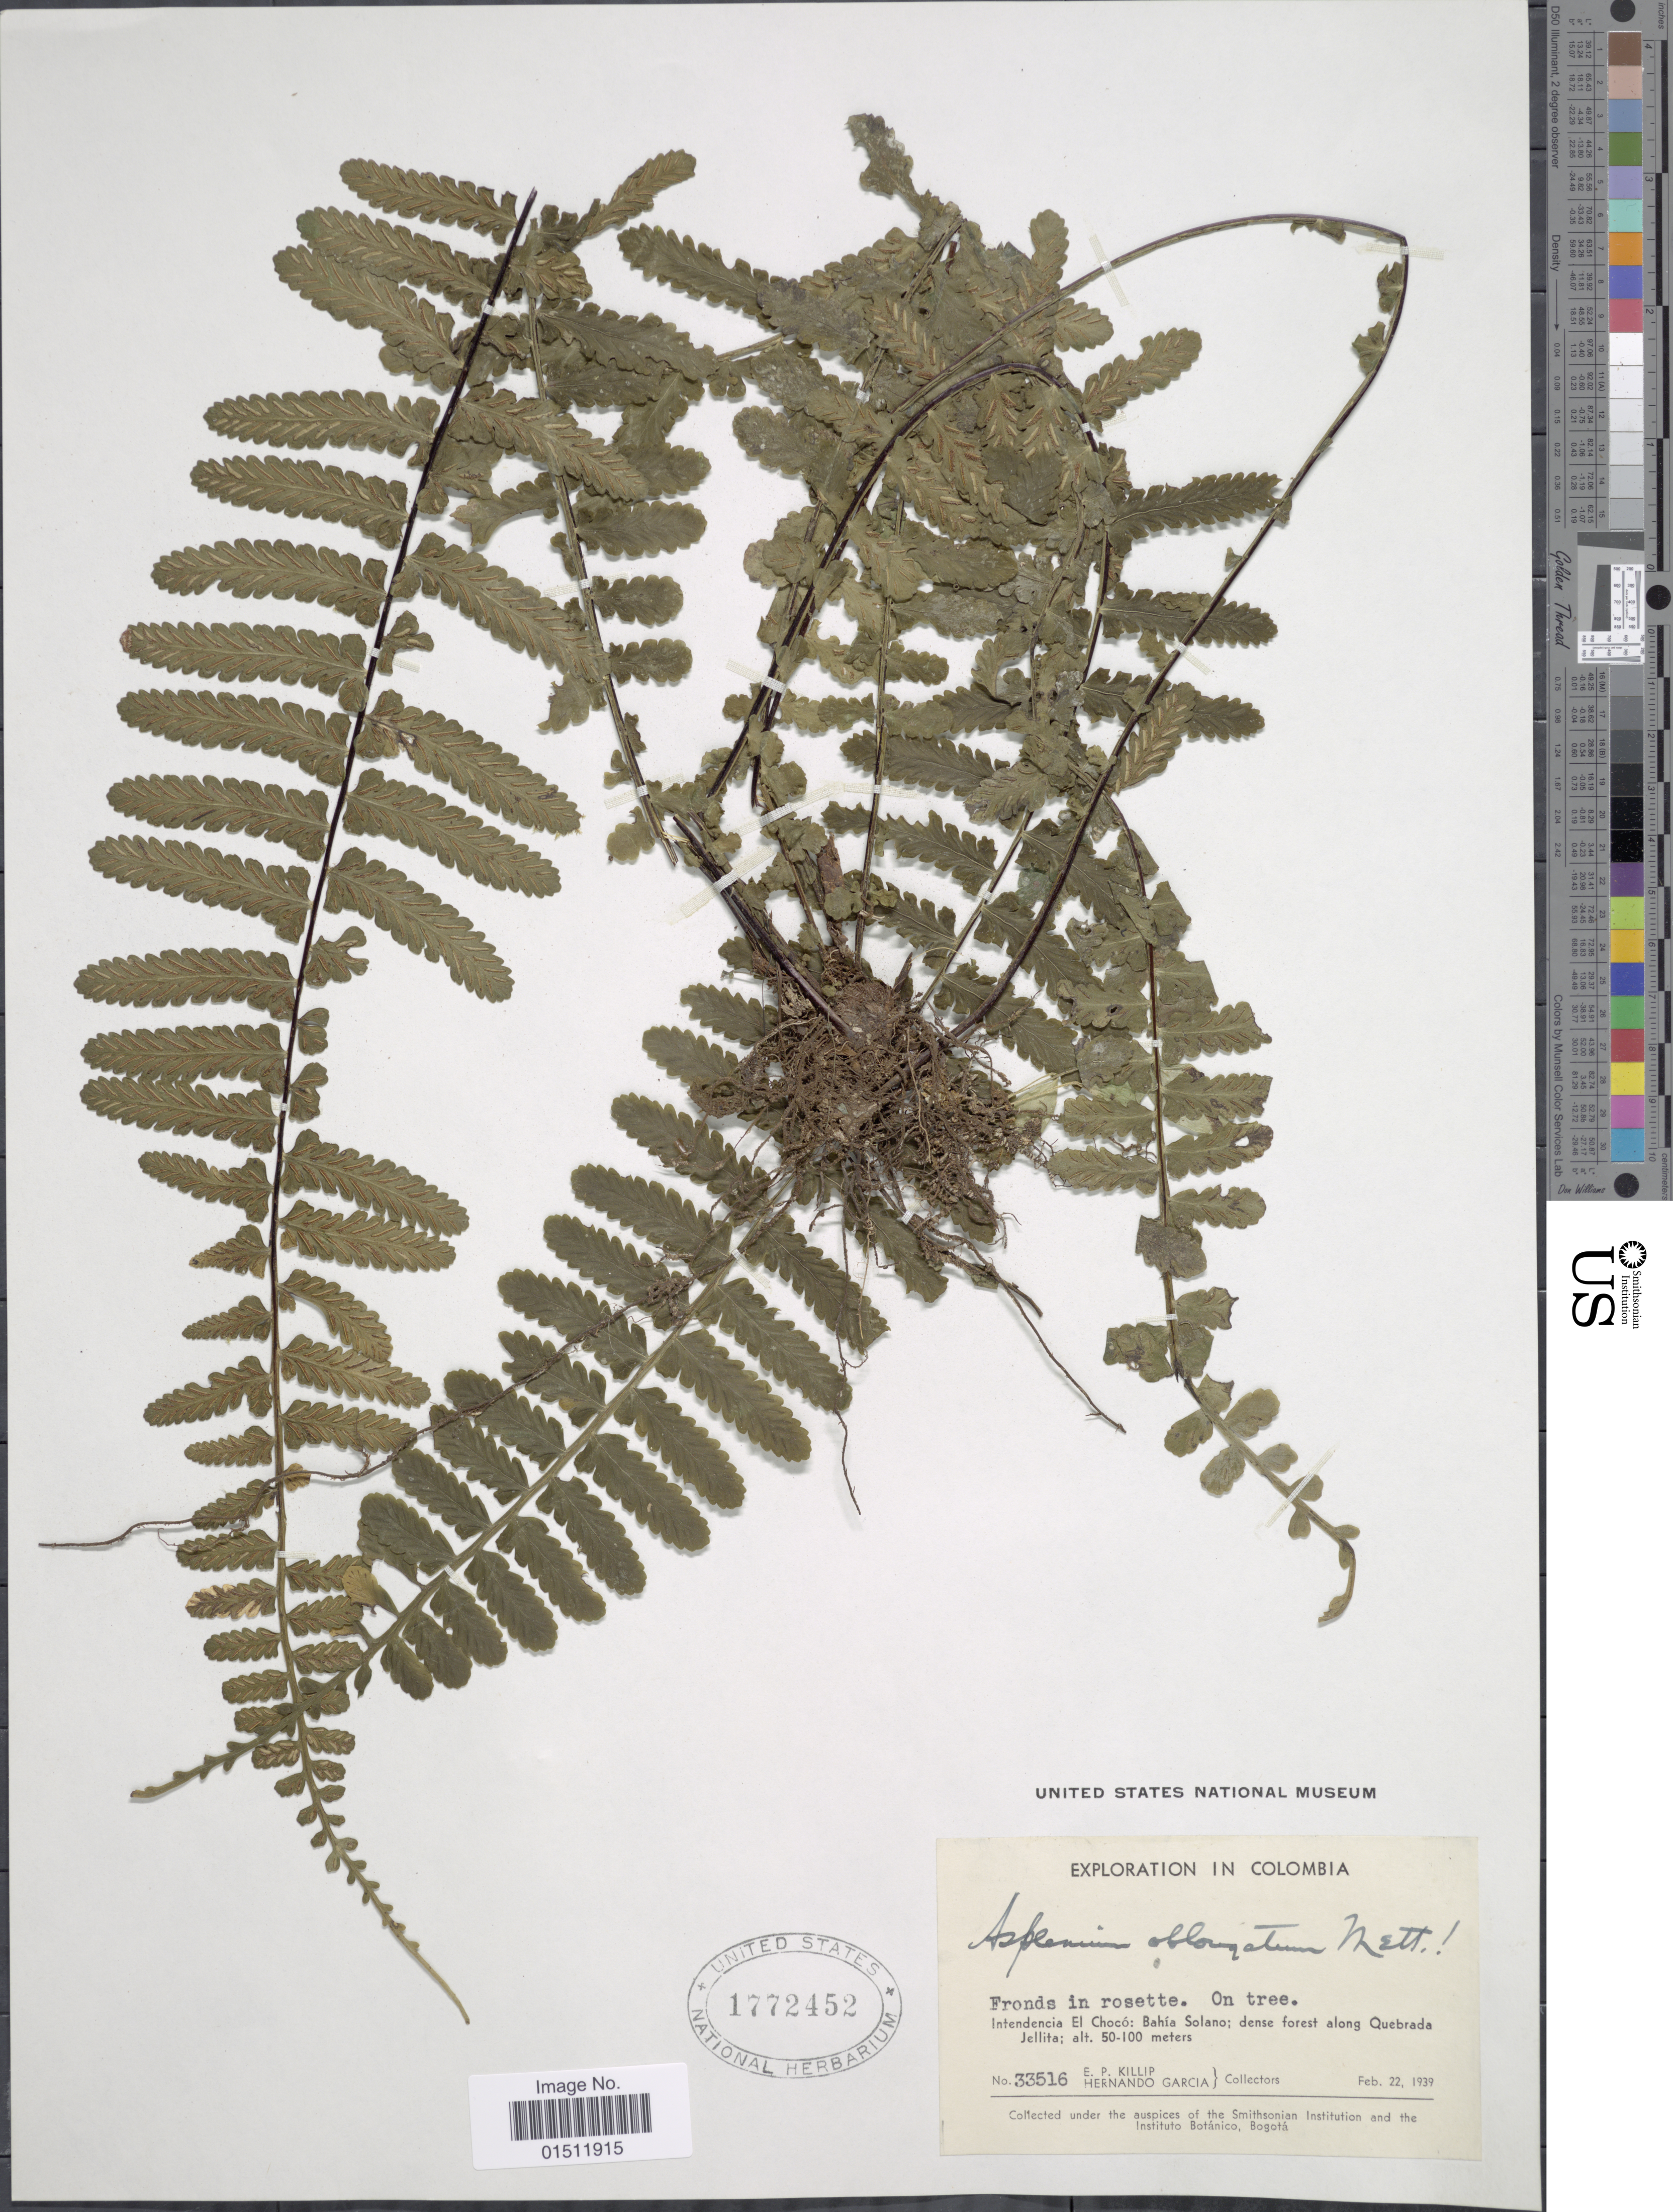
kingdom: Plantae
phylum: Tracheophyta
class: Polypodiopsida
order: Polypodiales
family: Aspleniaceae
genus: Asplenium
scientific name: Asplenium oblongatum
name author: Mett.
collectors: E. P. Killip & H. Garcia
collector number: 33516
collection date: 1939-02-22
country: Colombia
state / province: Chocó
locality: Intendencia El Choco:bahia Solano; dense forest along Quebrada Jellita.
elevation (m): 50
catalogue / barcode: US 1772452